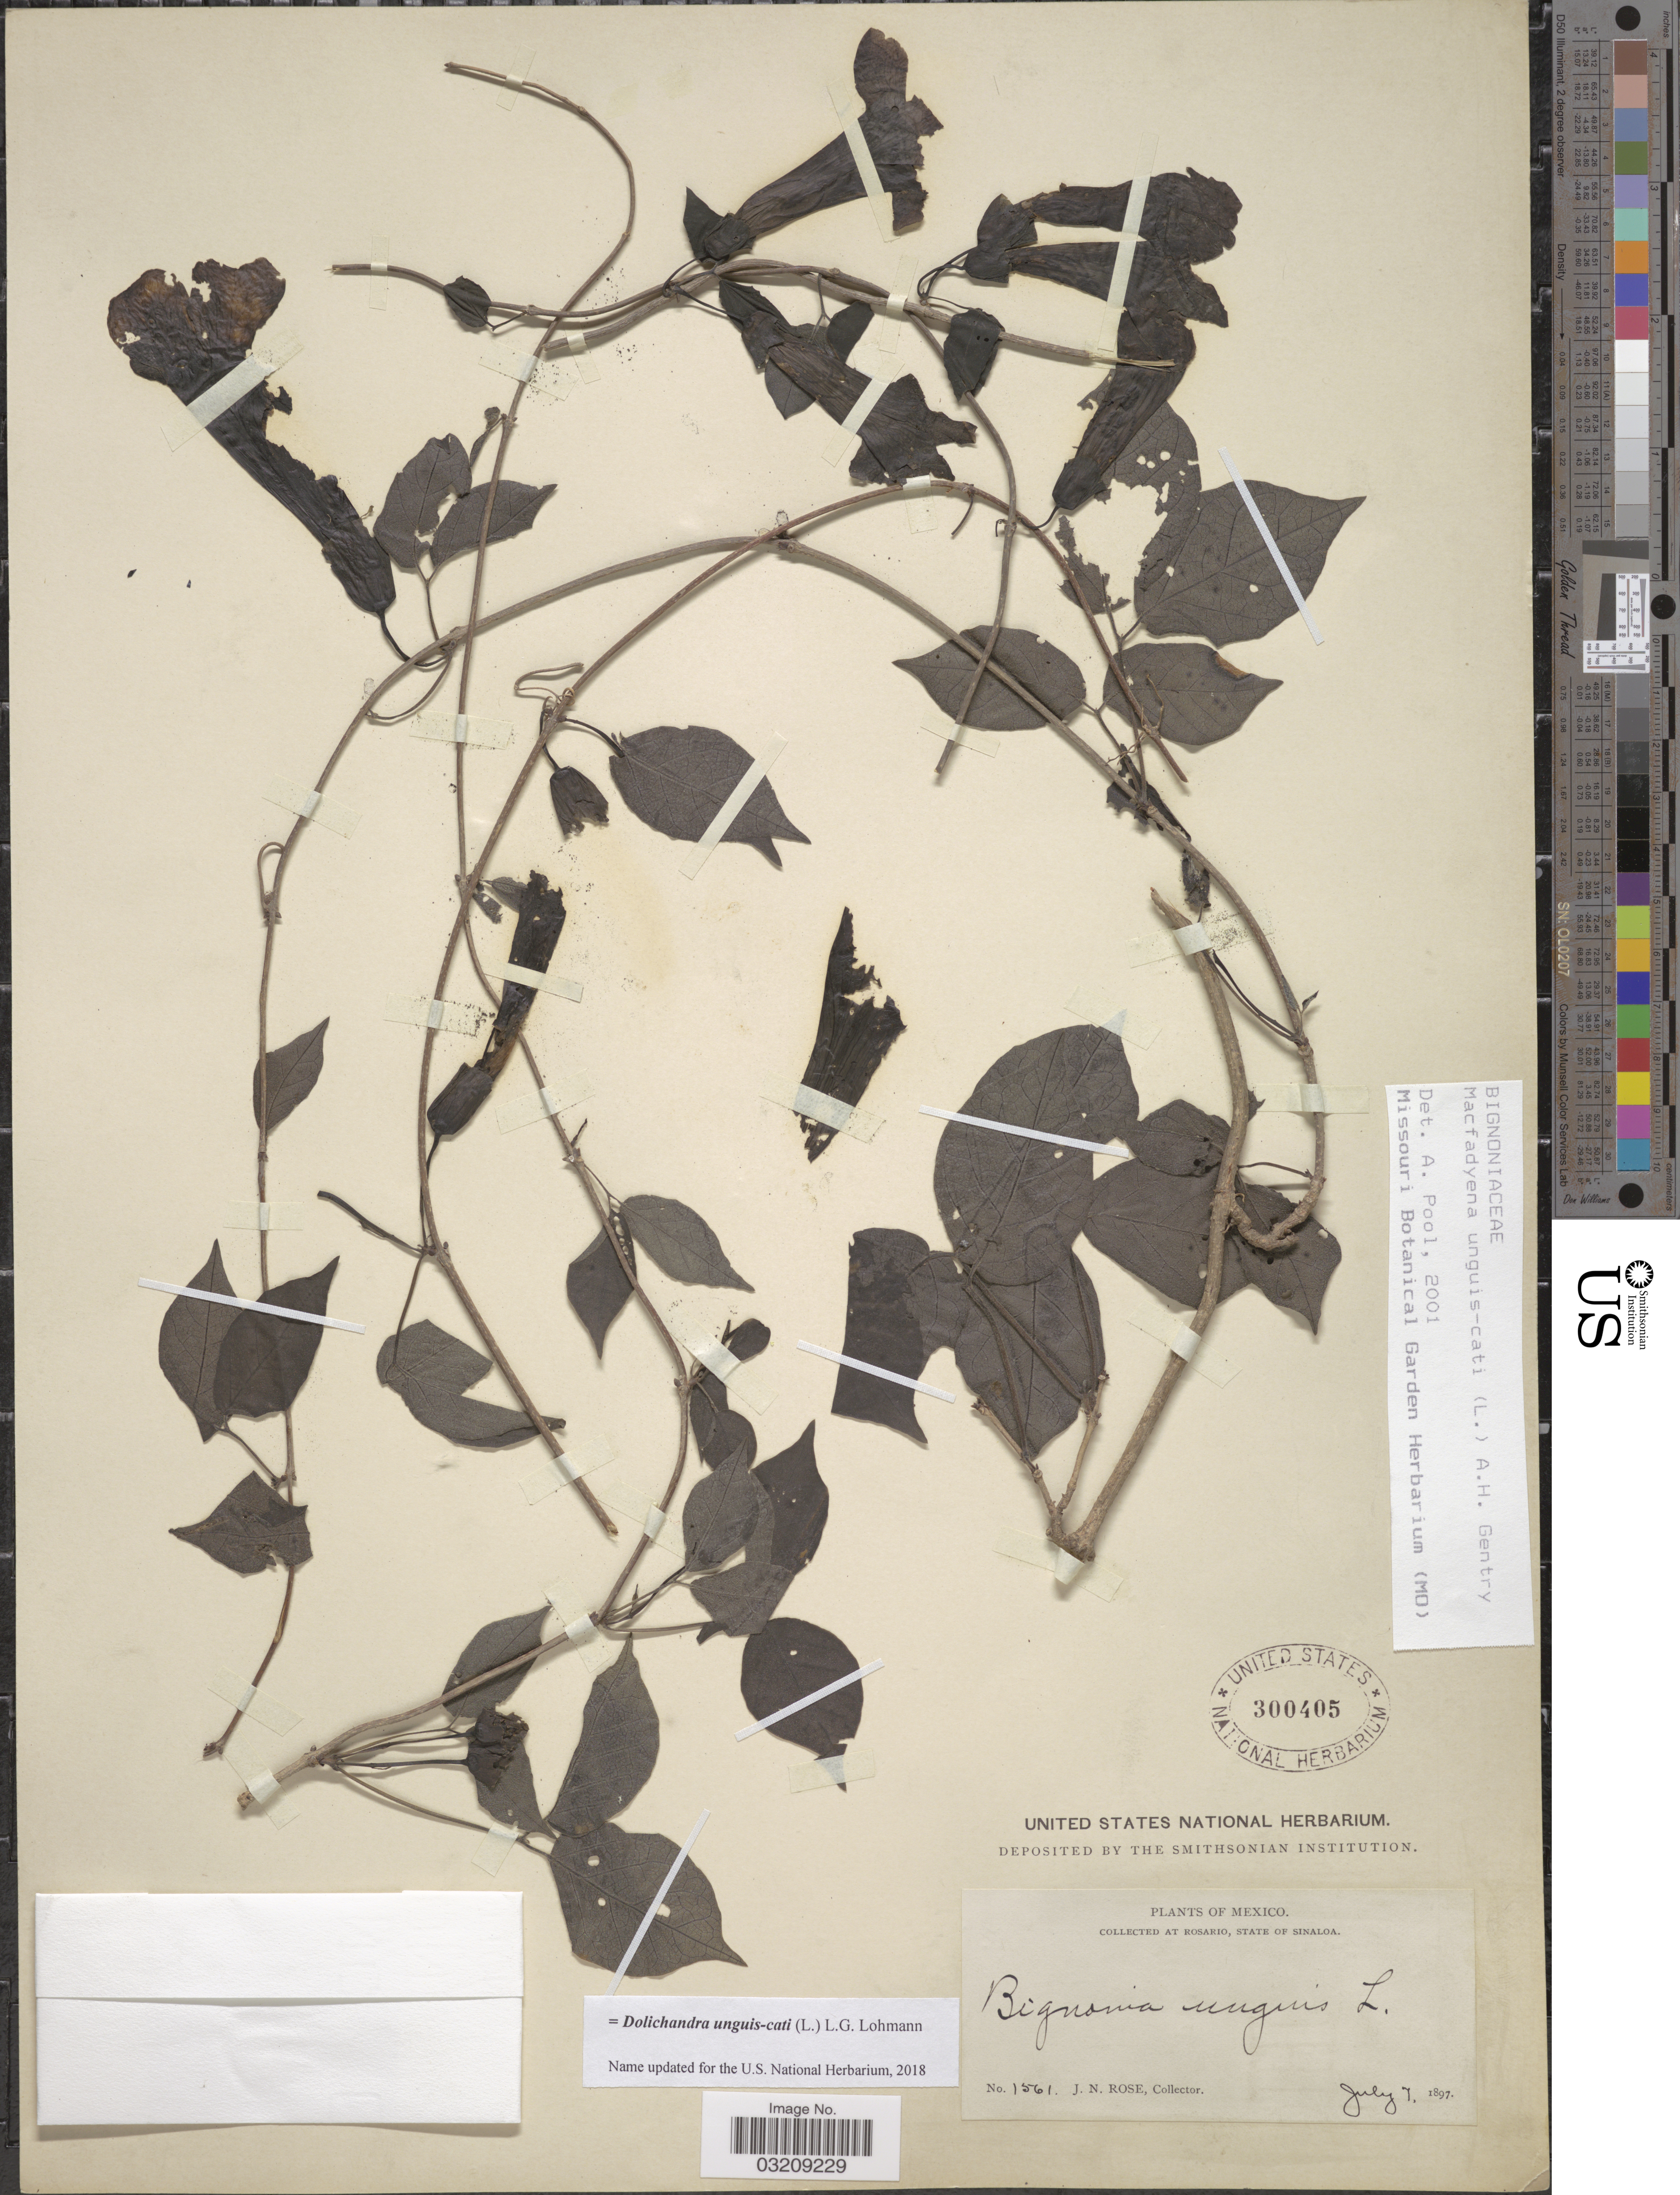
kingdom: Plantae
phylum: Tracheophyta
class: Magnoliopsida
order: Lamiales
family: Bignoniaceae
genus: Dolichandra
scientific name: Dolichandra unguis-cati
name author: (L.) L.G. Lohmann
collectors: J. N. Rose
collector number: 1561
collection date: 1897-07-07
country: Mexico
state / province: Sinaloa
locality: Collected at Rosario.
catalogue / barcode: US 300405